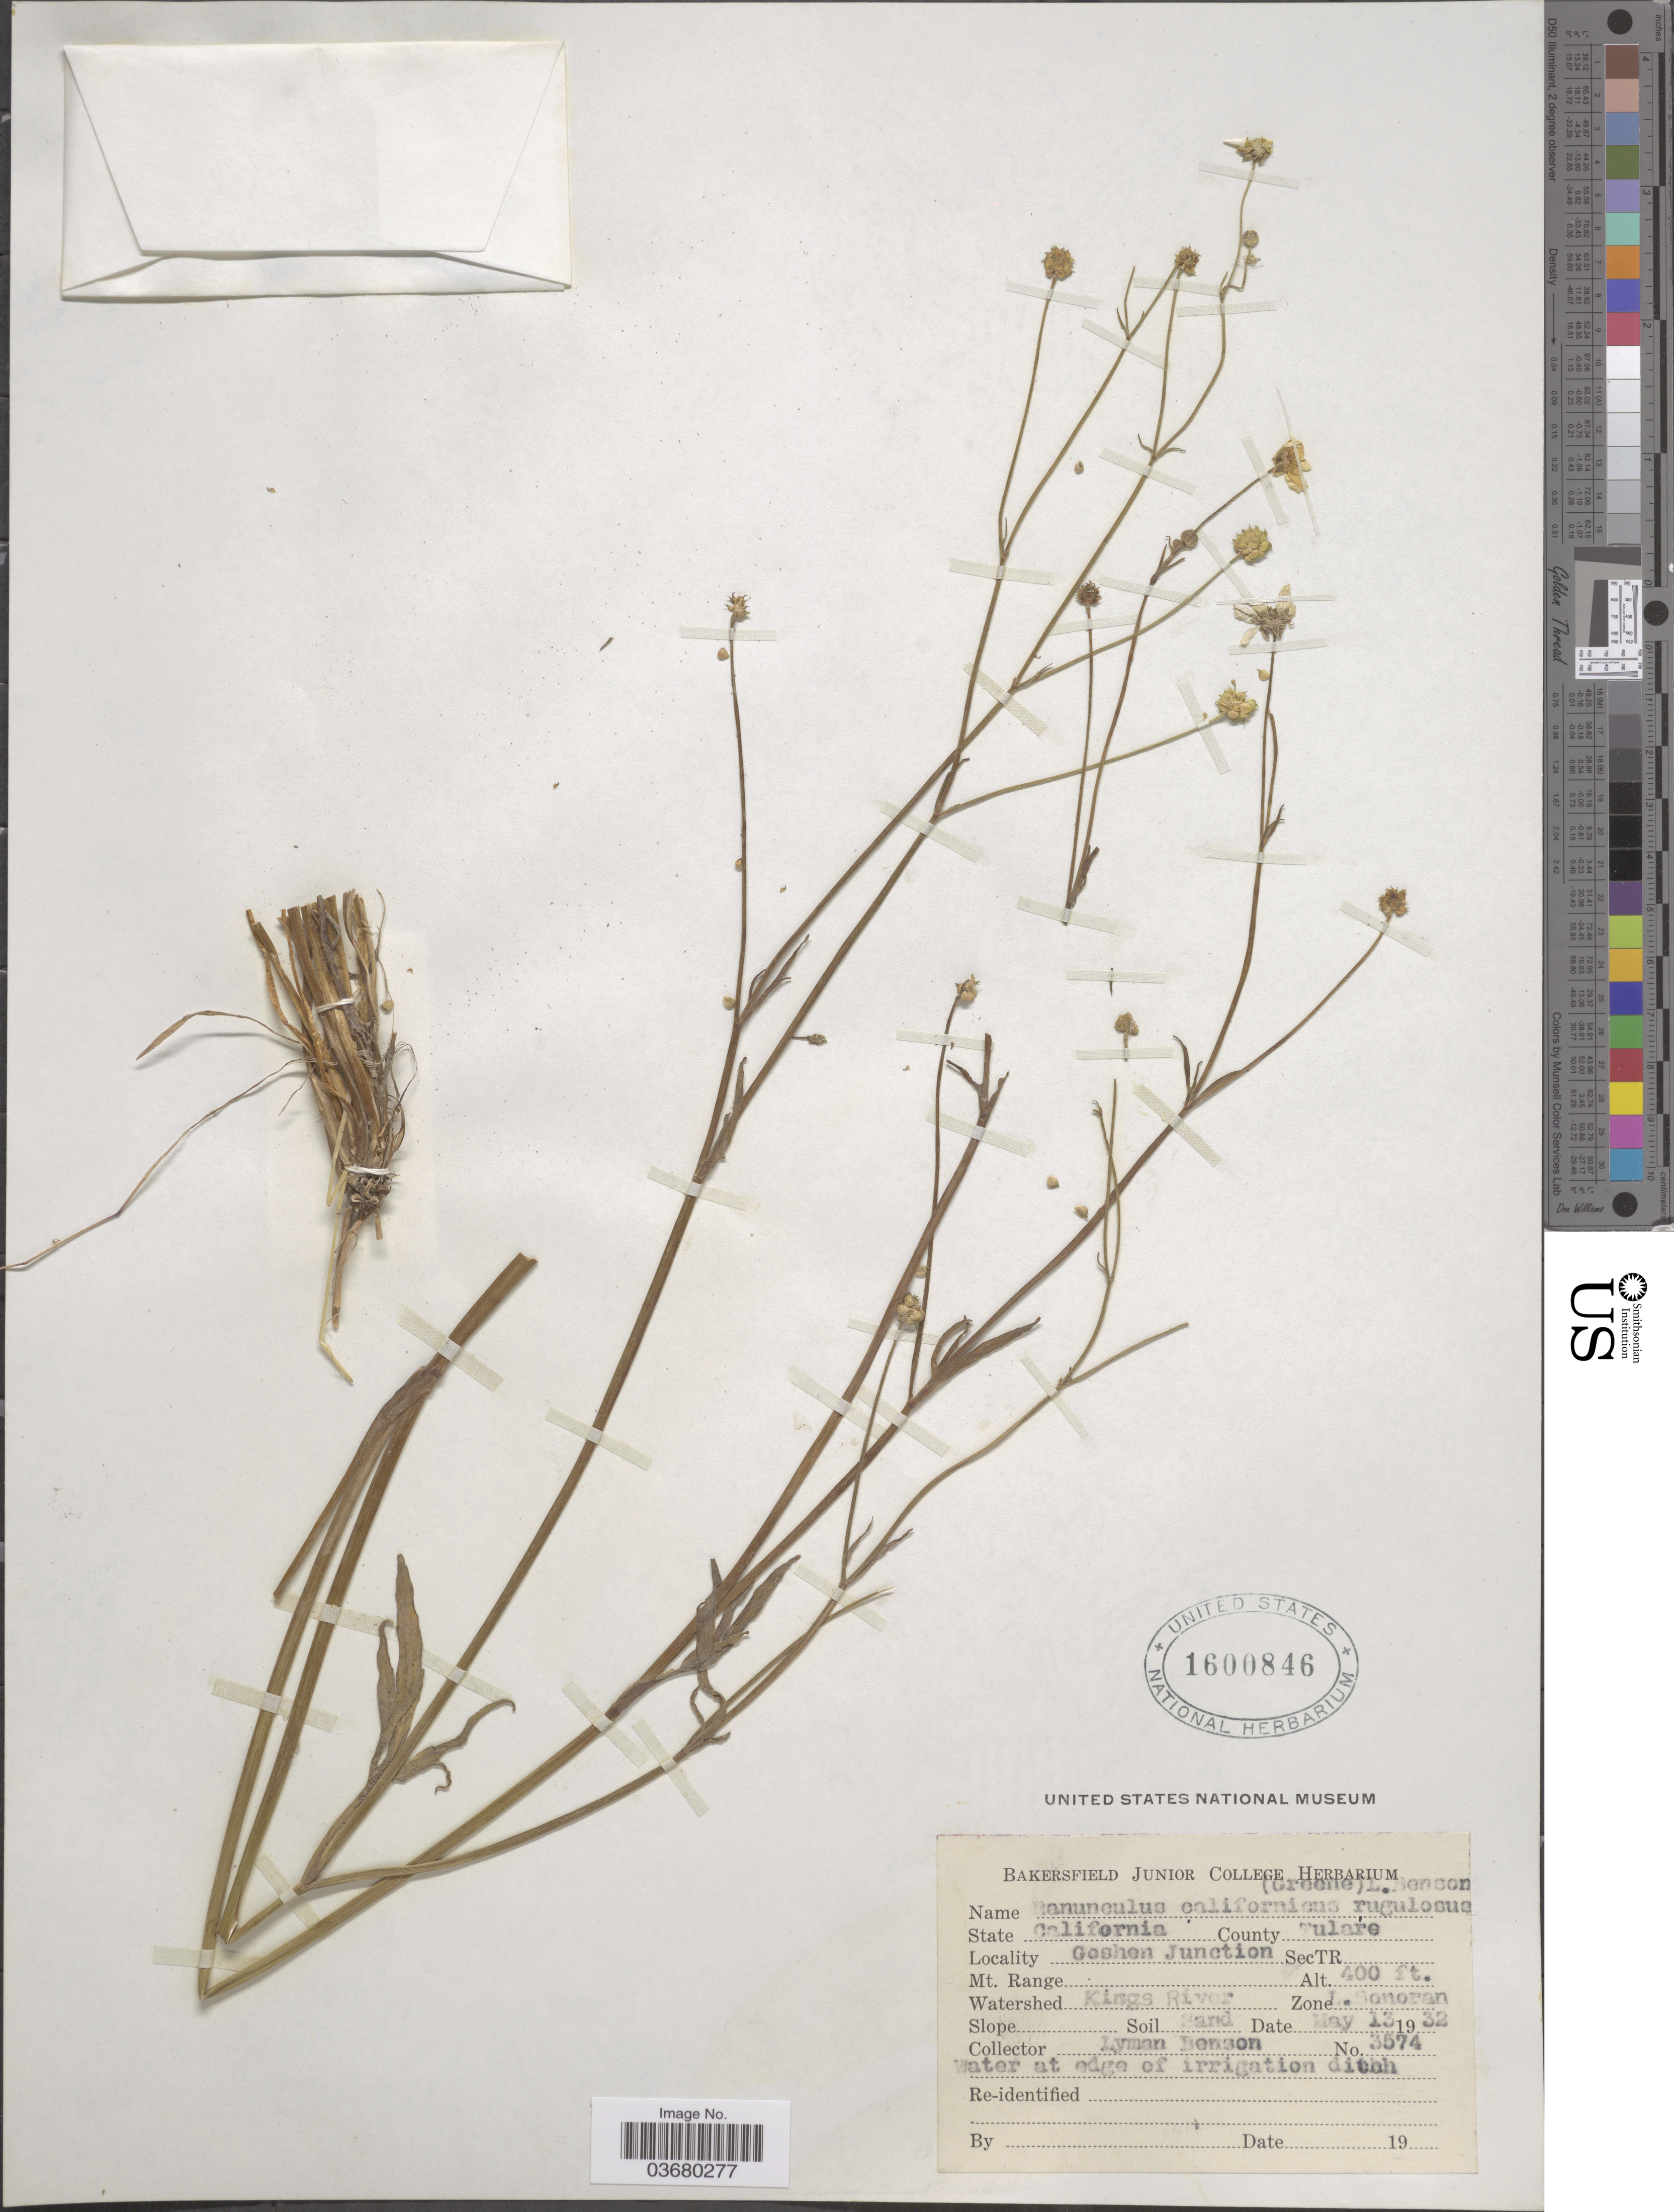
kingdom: Plantae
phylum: Tracheophyta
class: Magnoliopsida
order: Ranunculales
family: Ranunculaceae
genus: Ranunculus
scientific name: Ranunculus californicus var. rugulosus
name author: (Greene) L.D. Benson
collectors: L. D. Benson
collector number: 3574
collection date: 1932-05-13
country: United States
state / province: California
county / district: Tulare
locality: County Tulare. Goshen Junction. Watershed Kings River.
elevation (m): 122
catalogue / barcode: US 1600846